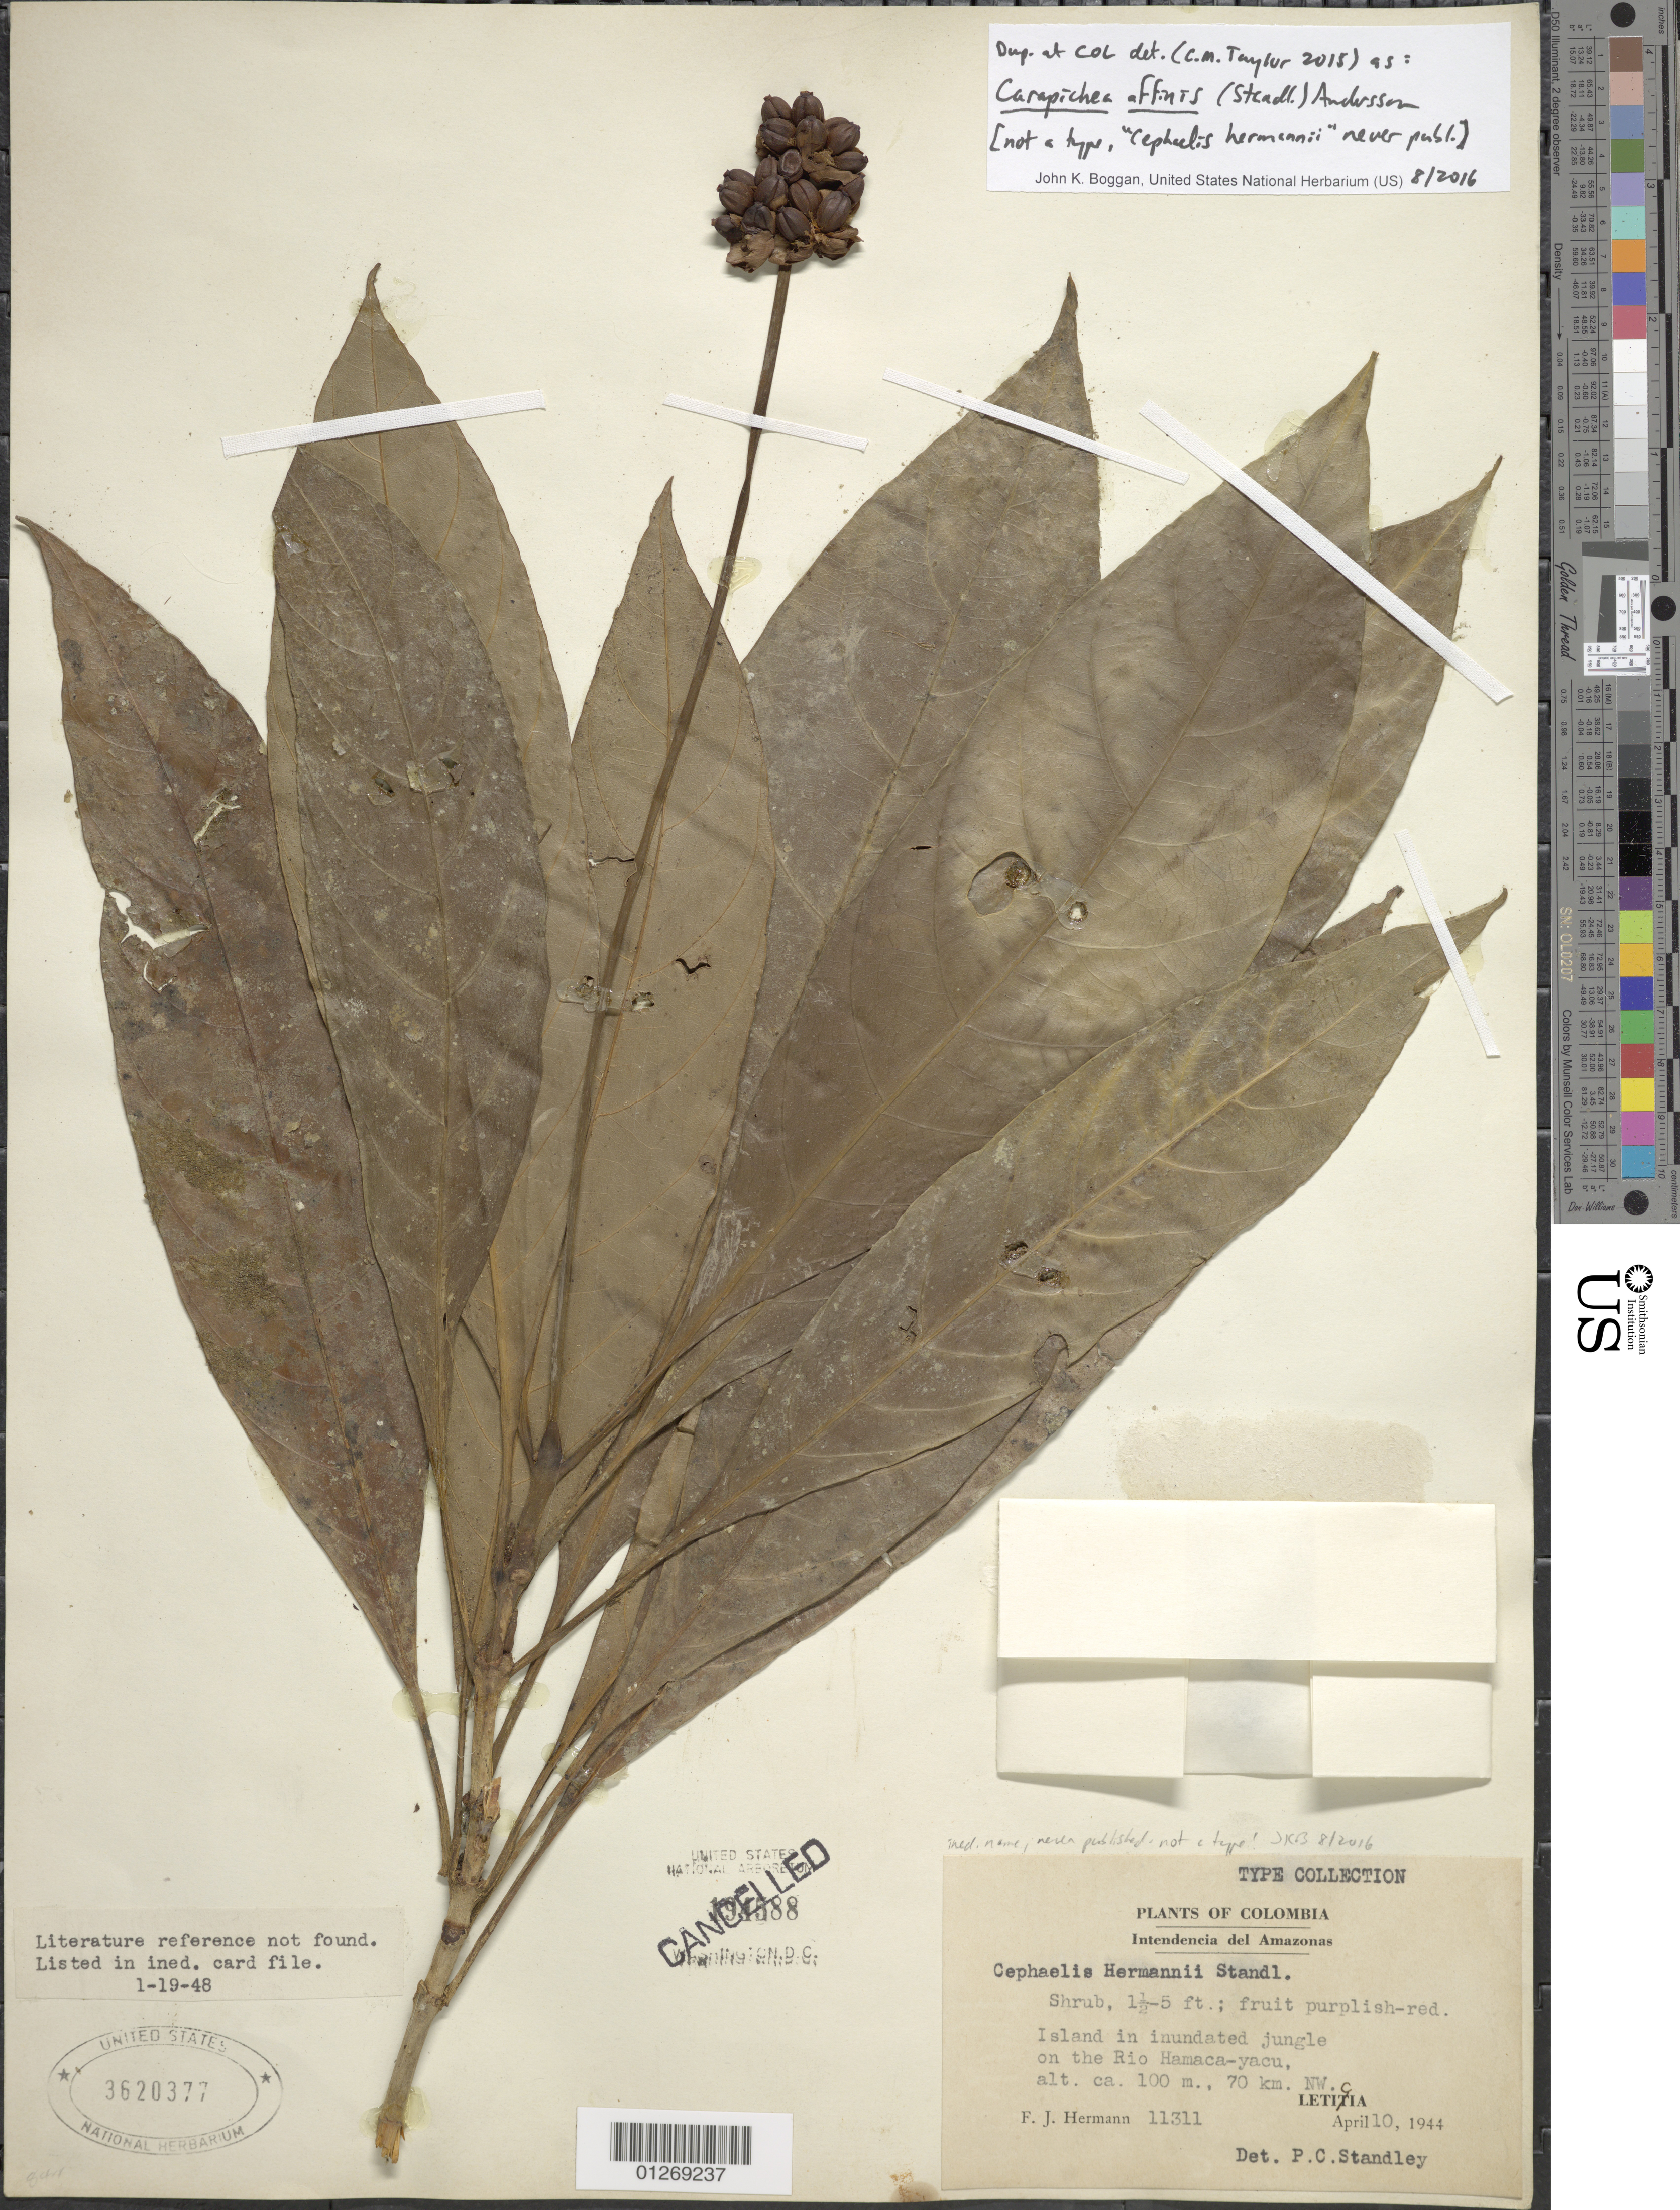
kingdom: Plantae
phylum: Tracheophyta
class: Magnoliopsida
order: Gentianales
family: Rubiaceae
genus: Carapichea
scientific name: Carapichea affinis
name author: (Standl.) L. Andersson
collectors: F. J. Hermann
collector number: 11311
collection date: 1944-04-10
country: Colombia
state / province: Amazônas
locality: Island in inundated jungle on the Rio Hamaca-yacu, 70 km NW Leticia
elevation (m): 100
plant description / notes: Specimen labeled as "type collection" of Cephaelis hermannii Standl., ined. name apparently never published. Specimen re-filed in main herbarium as indet.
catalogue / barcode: US 3620377